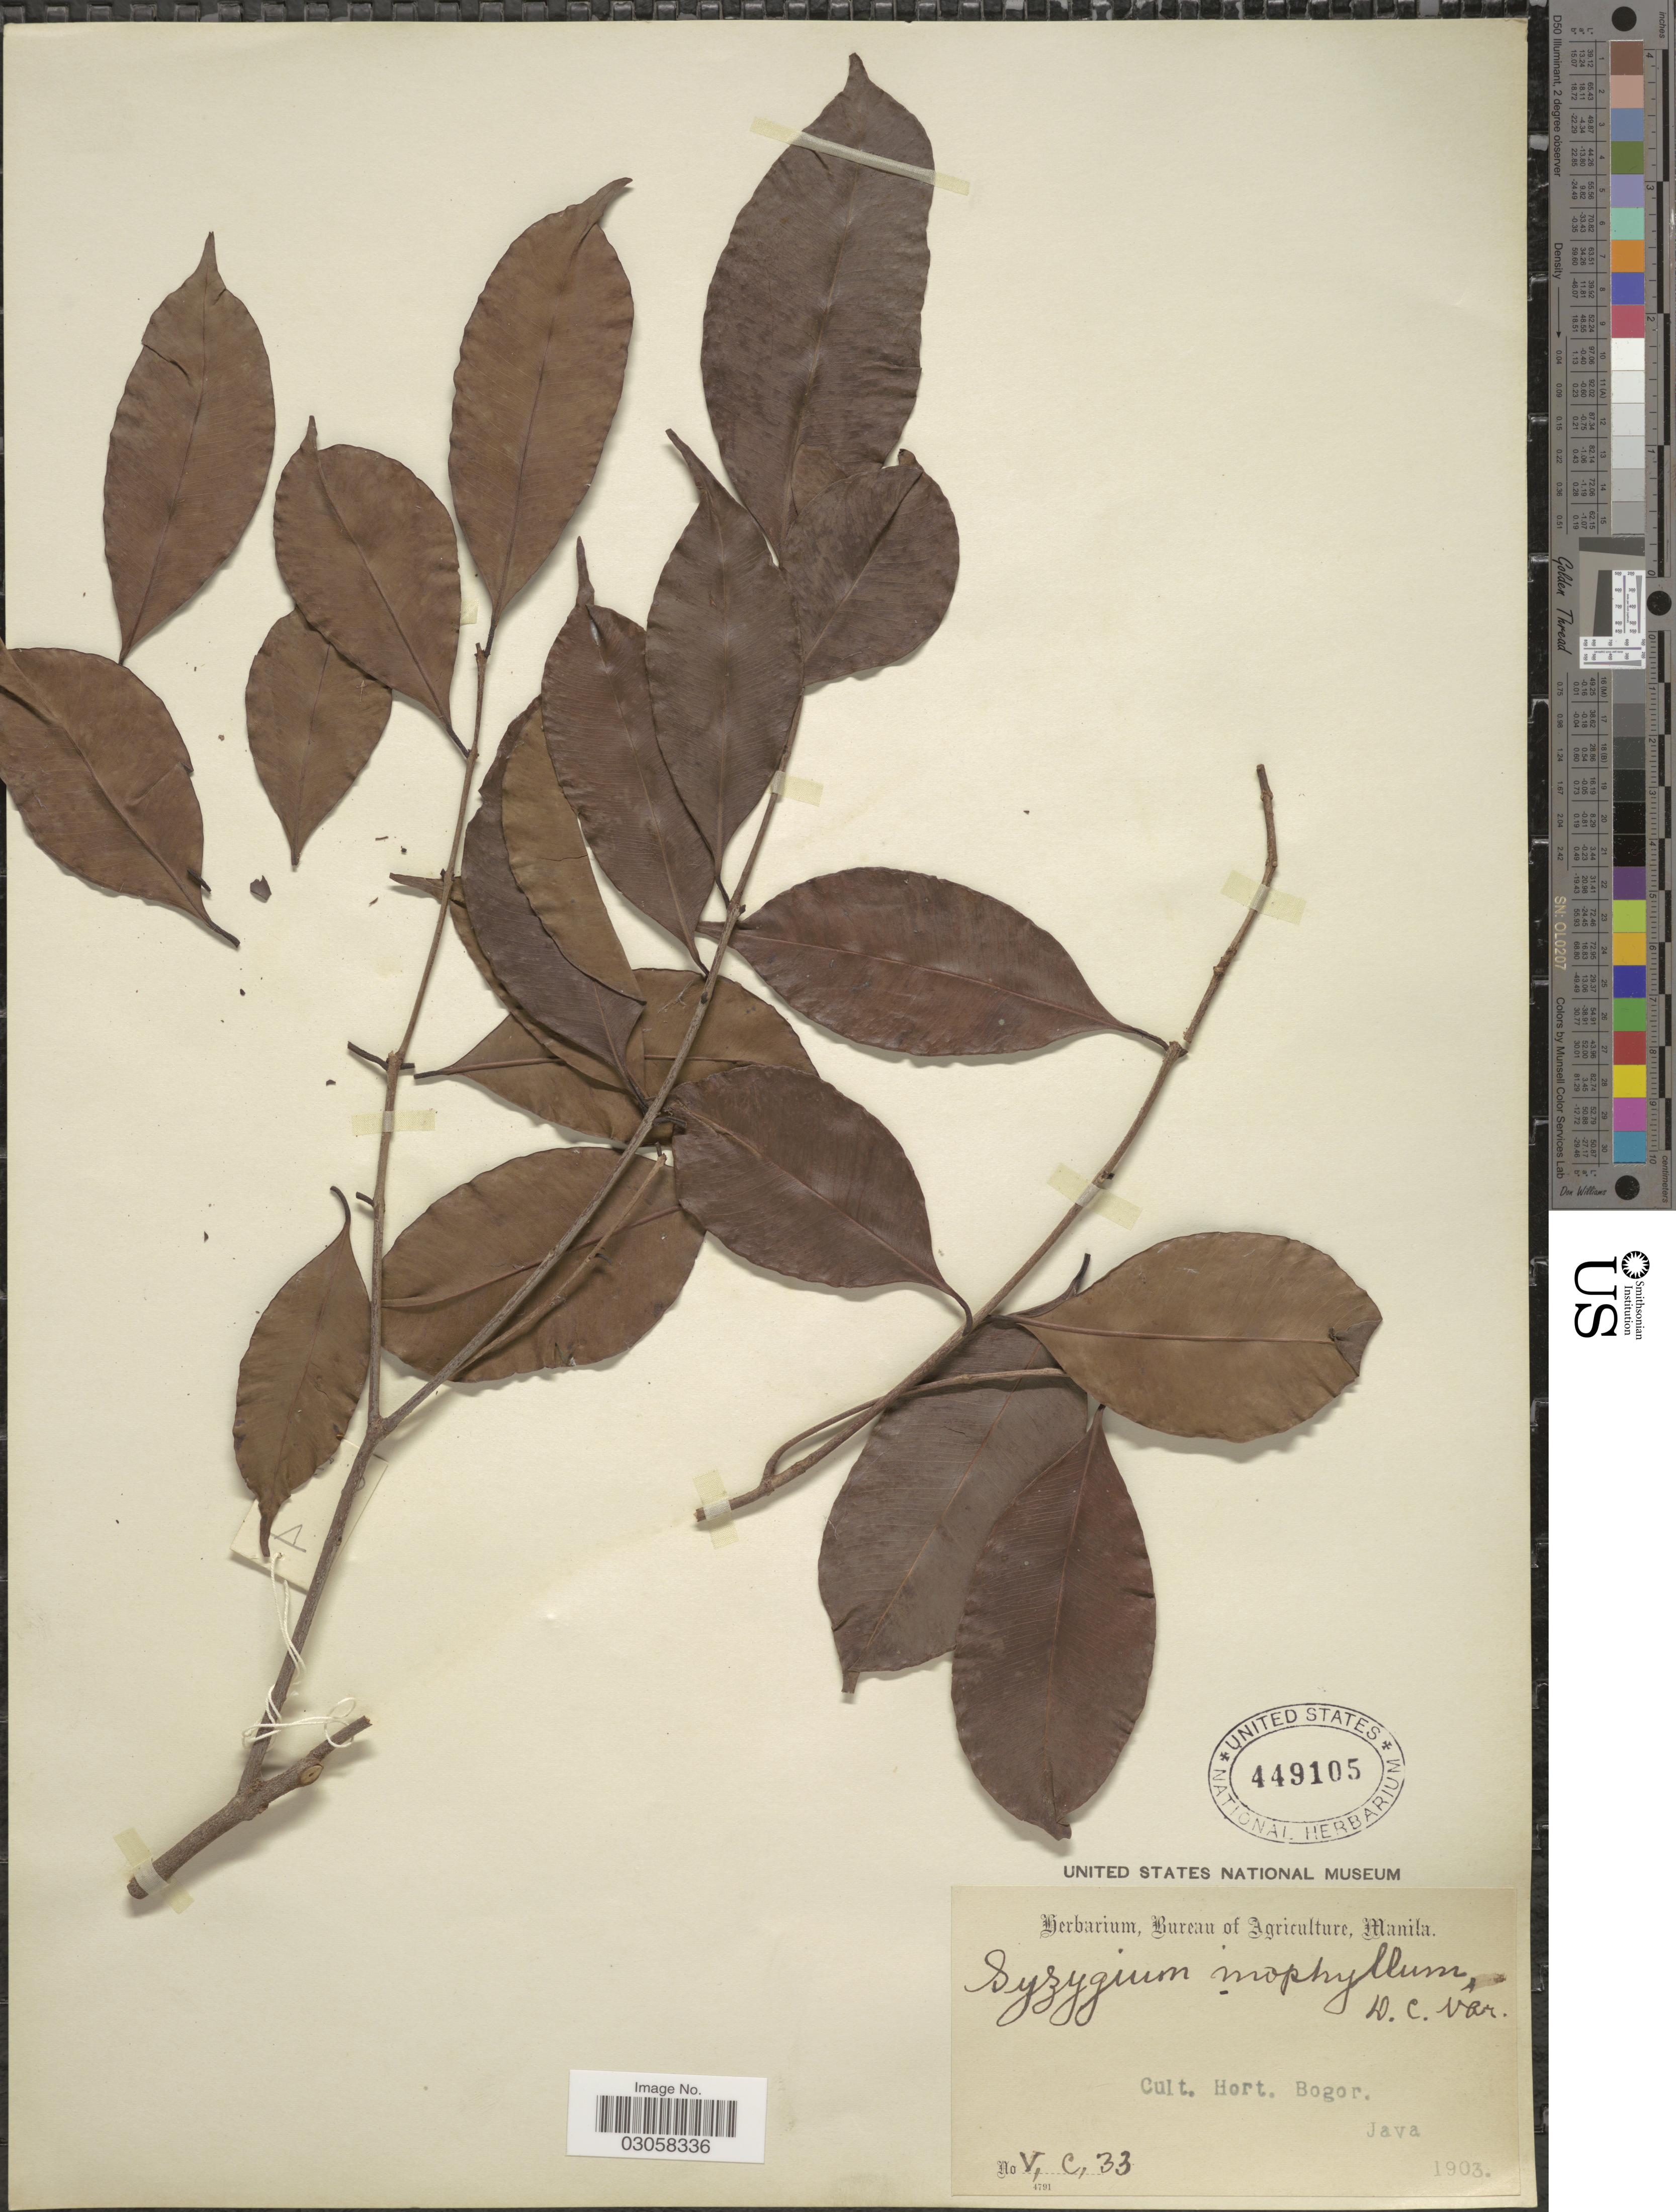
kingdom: Plantae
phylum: Tracheophyta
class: Magnoliopsida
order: Myrtales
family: Myrtaceae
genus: Syzygium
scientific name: Syzygium inophyllum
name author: DC.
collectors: Ex herb. Bureau of Agriculture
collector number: V,C,33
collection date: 1903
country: Indonesia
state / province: Java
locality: Cult. Hort. Bogor. Java.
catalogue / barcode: US 449105